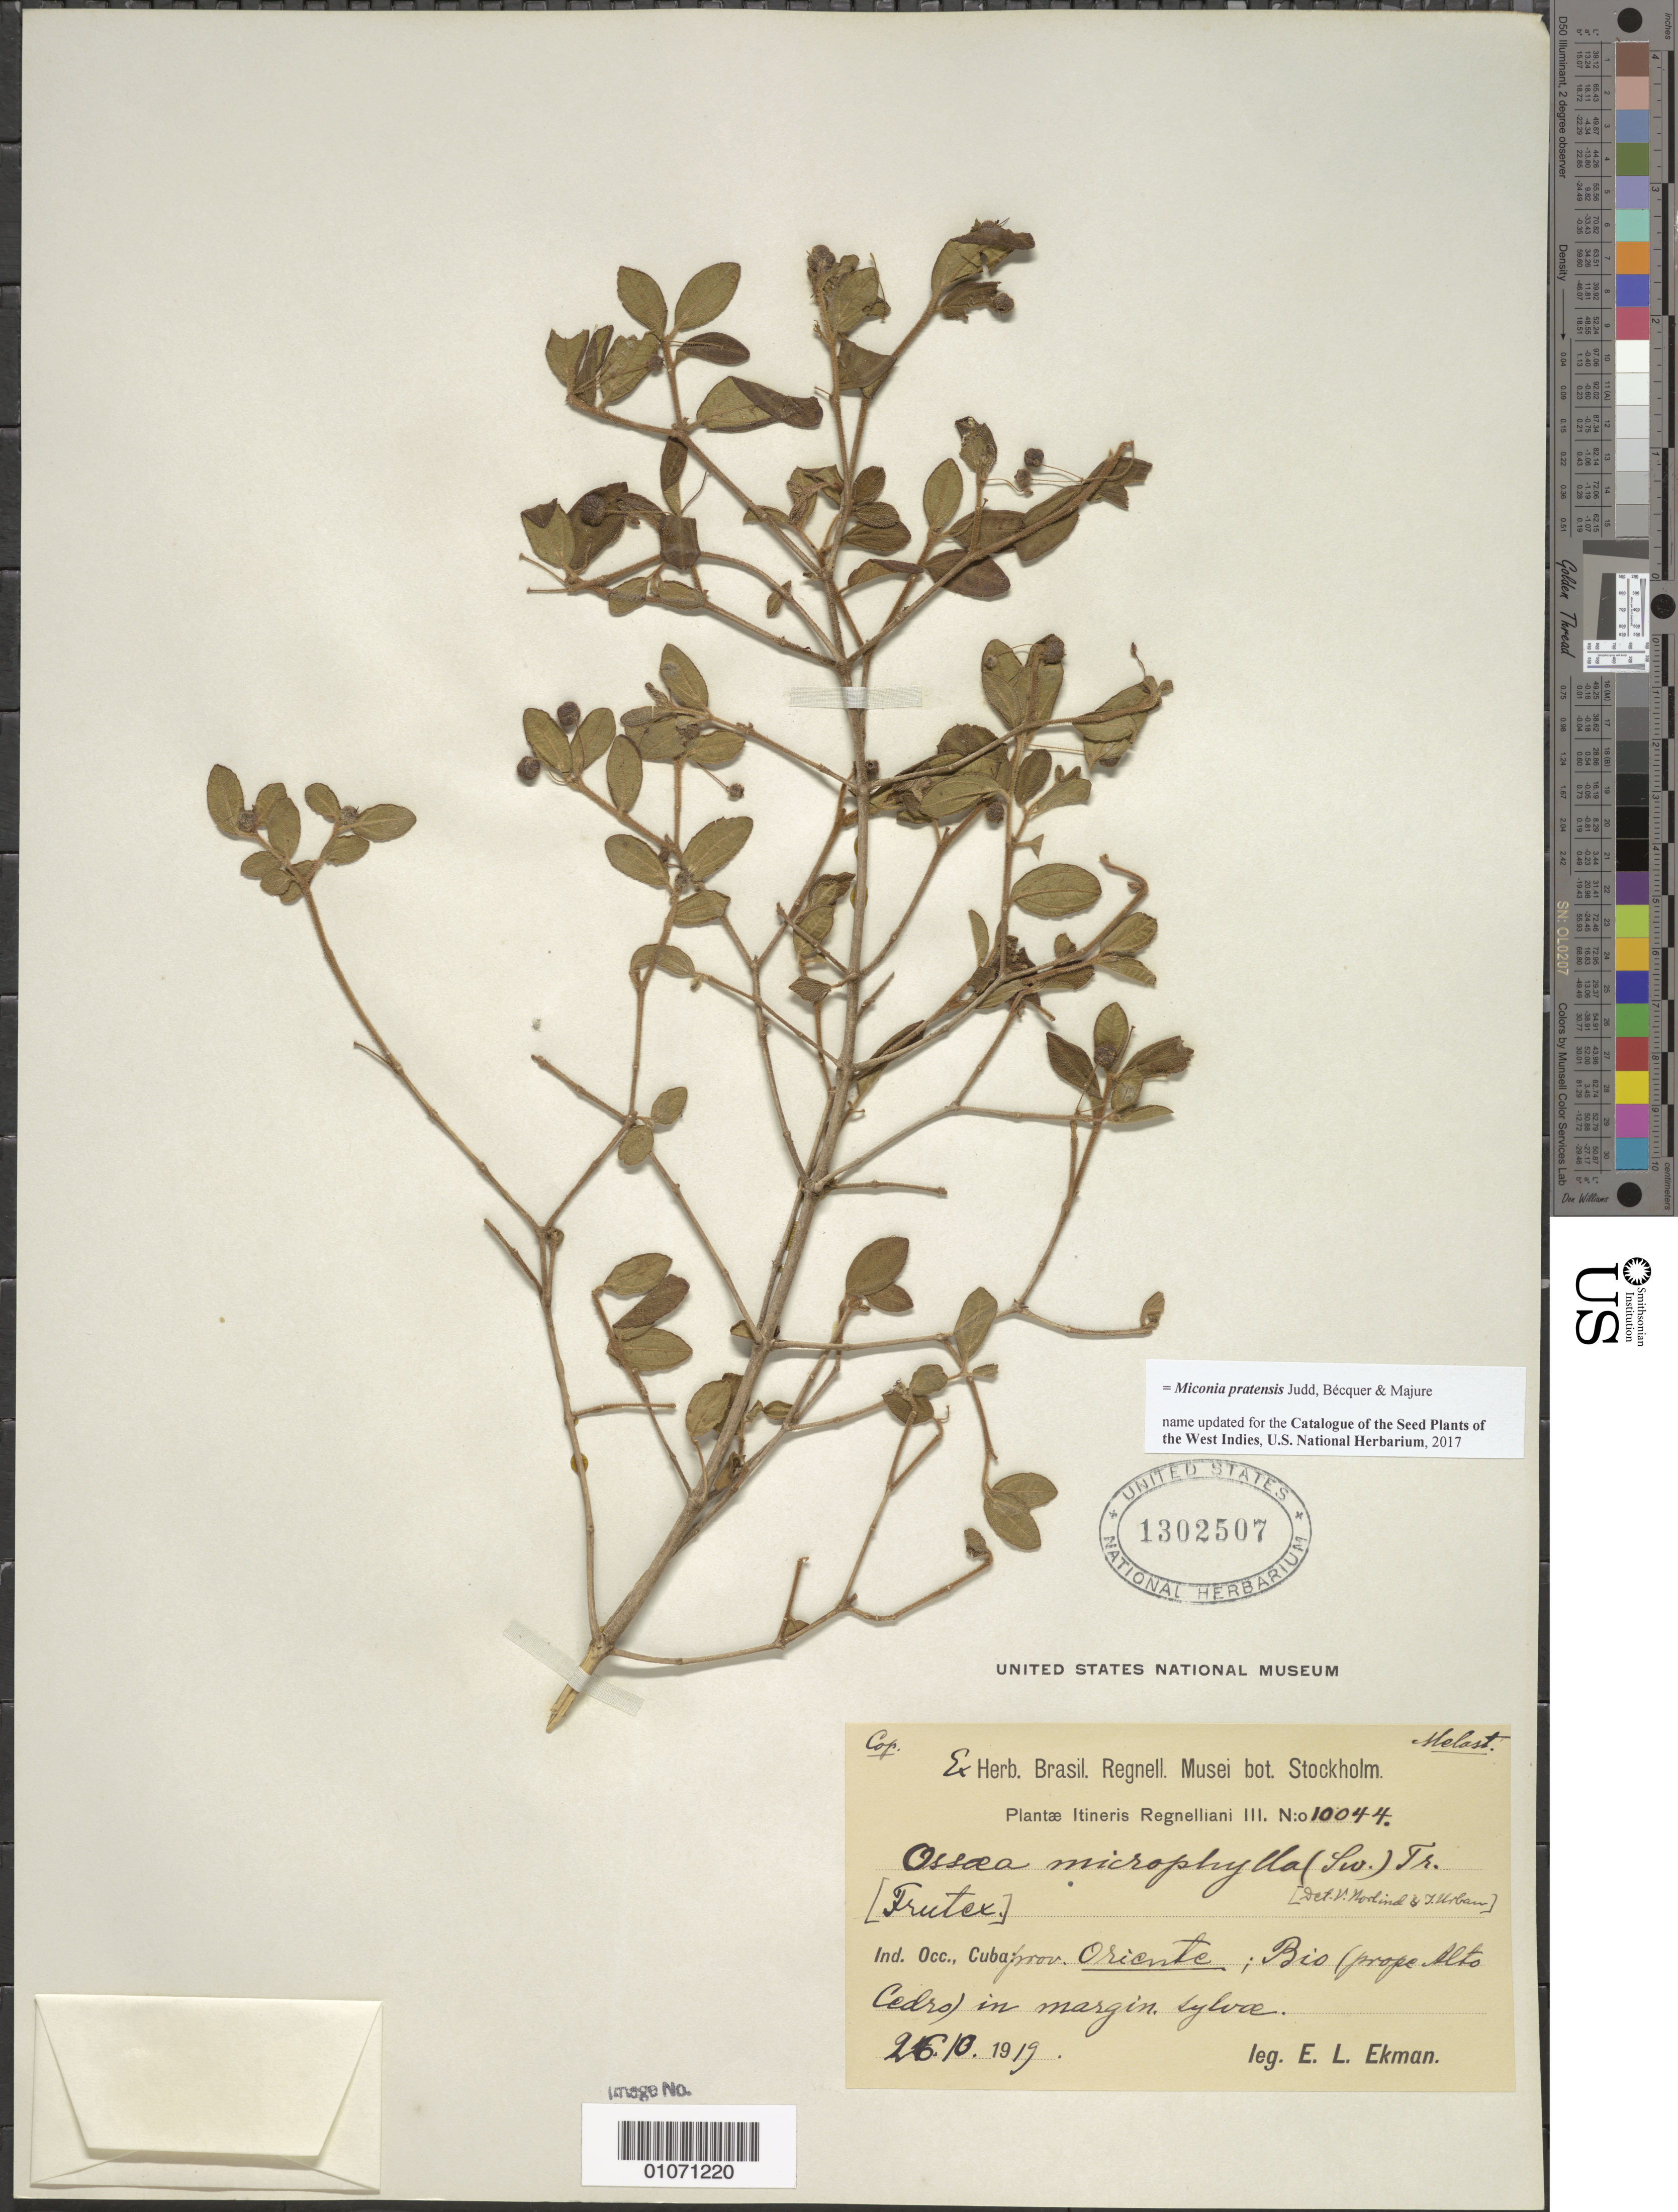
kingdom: Plantae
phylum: Tracheophyta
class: Magnoliopsida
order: Myrtales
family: Melastomataceae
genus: Miconia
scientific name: Miconia pratensis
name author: Judd et al.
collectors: E. L. Ekman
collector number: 10044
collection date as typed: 26 Oct 1919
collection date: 1919-10-26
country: Cuba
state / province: Santiago de Cuba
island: Cuba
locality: Oriente. Bio (prope Alto Cedro)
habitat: In margin sylvae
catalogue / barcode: US 1302507